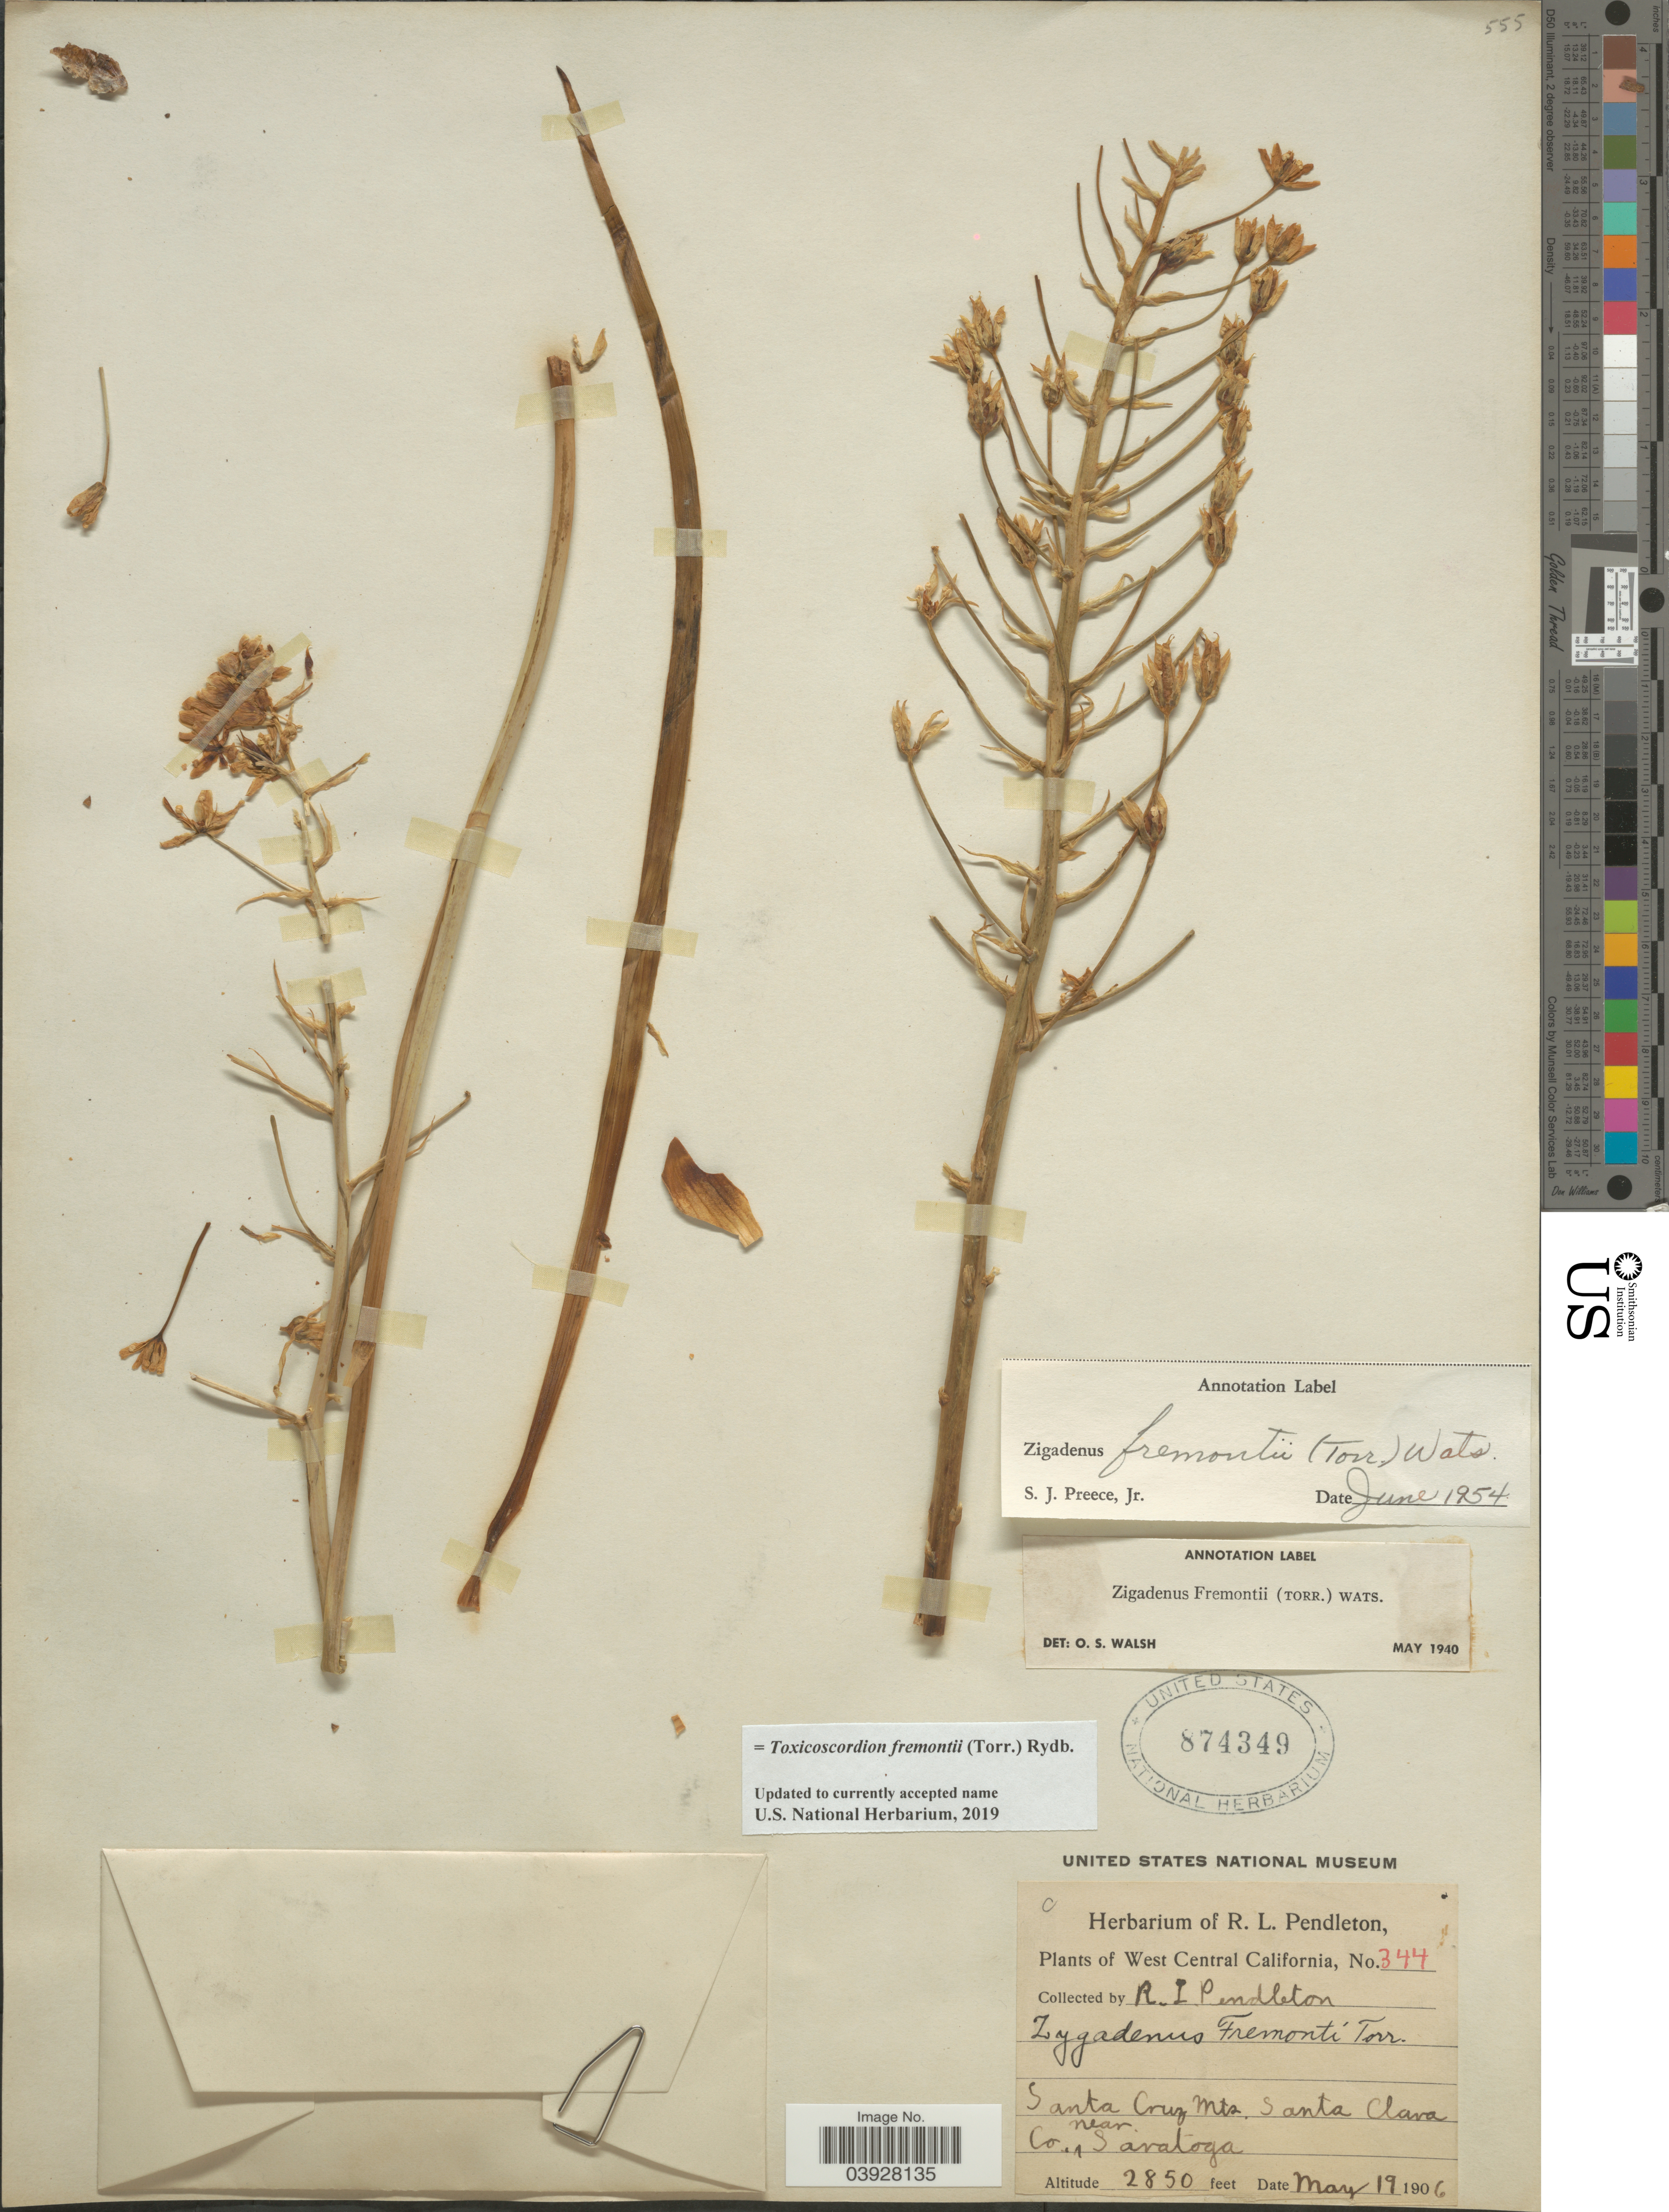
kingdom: Plantae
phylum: Tracheophyta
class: Liliopsida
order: Liliales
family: Melanthiaceae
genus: Toxicoscordion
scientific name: Toxicoscordion fremontii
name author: (Torr.) Rydb.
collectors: R. Pendleton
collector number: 344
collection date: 1906-05-19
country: United States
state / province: California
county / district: Santa Clara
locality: West Central California. Santa Cruz Mts. Santa Clara Co. near Saratoga.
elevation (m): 869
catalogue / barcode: US 874349